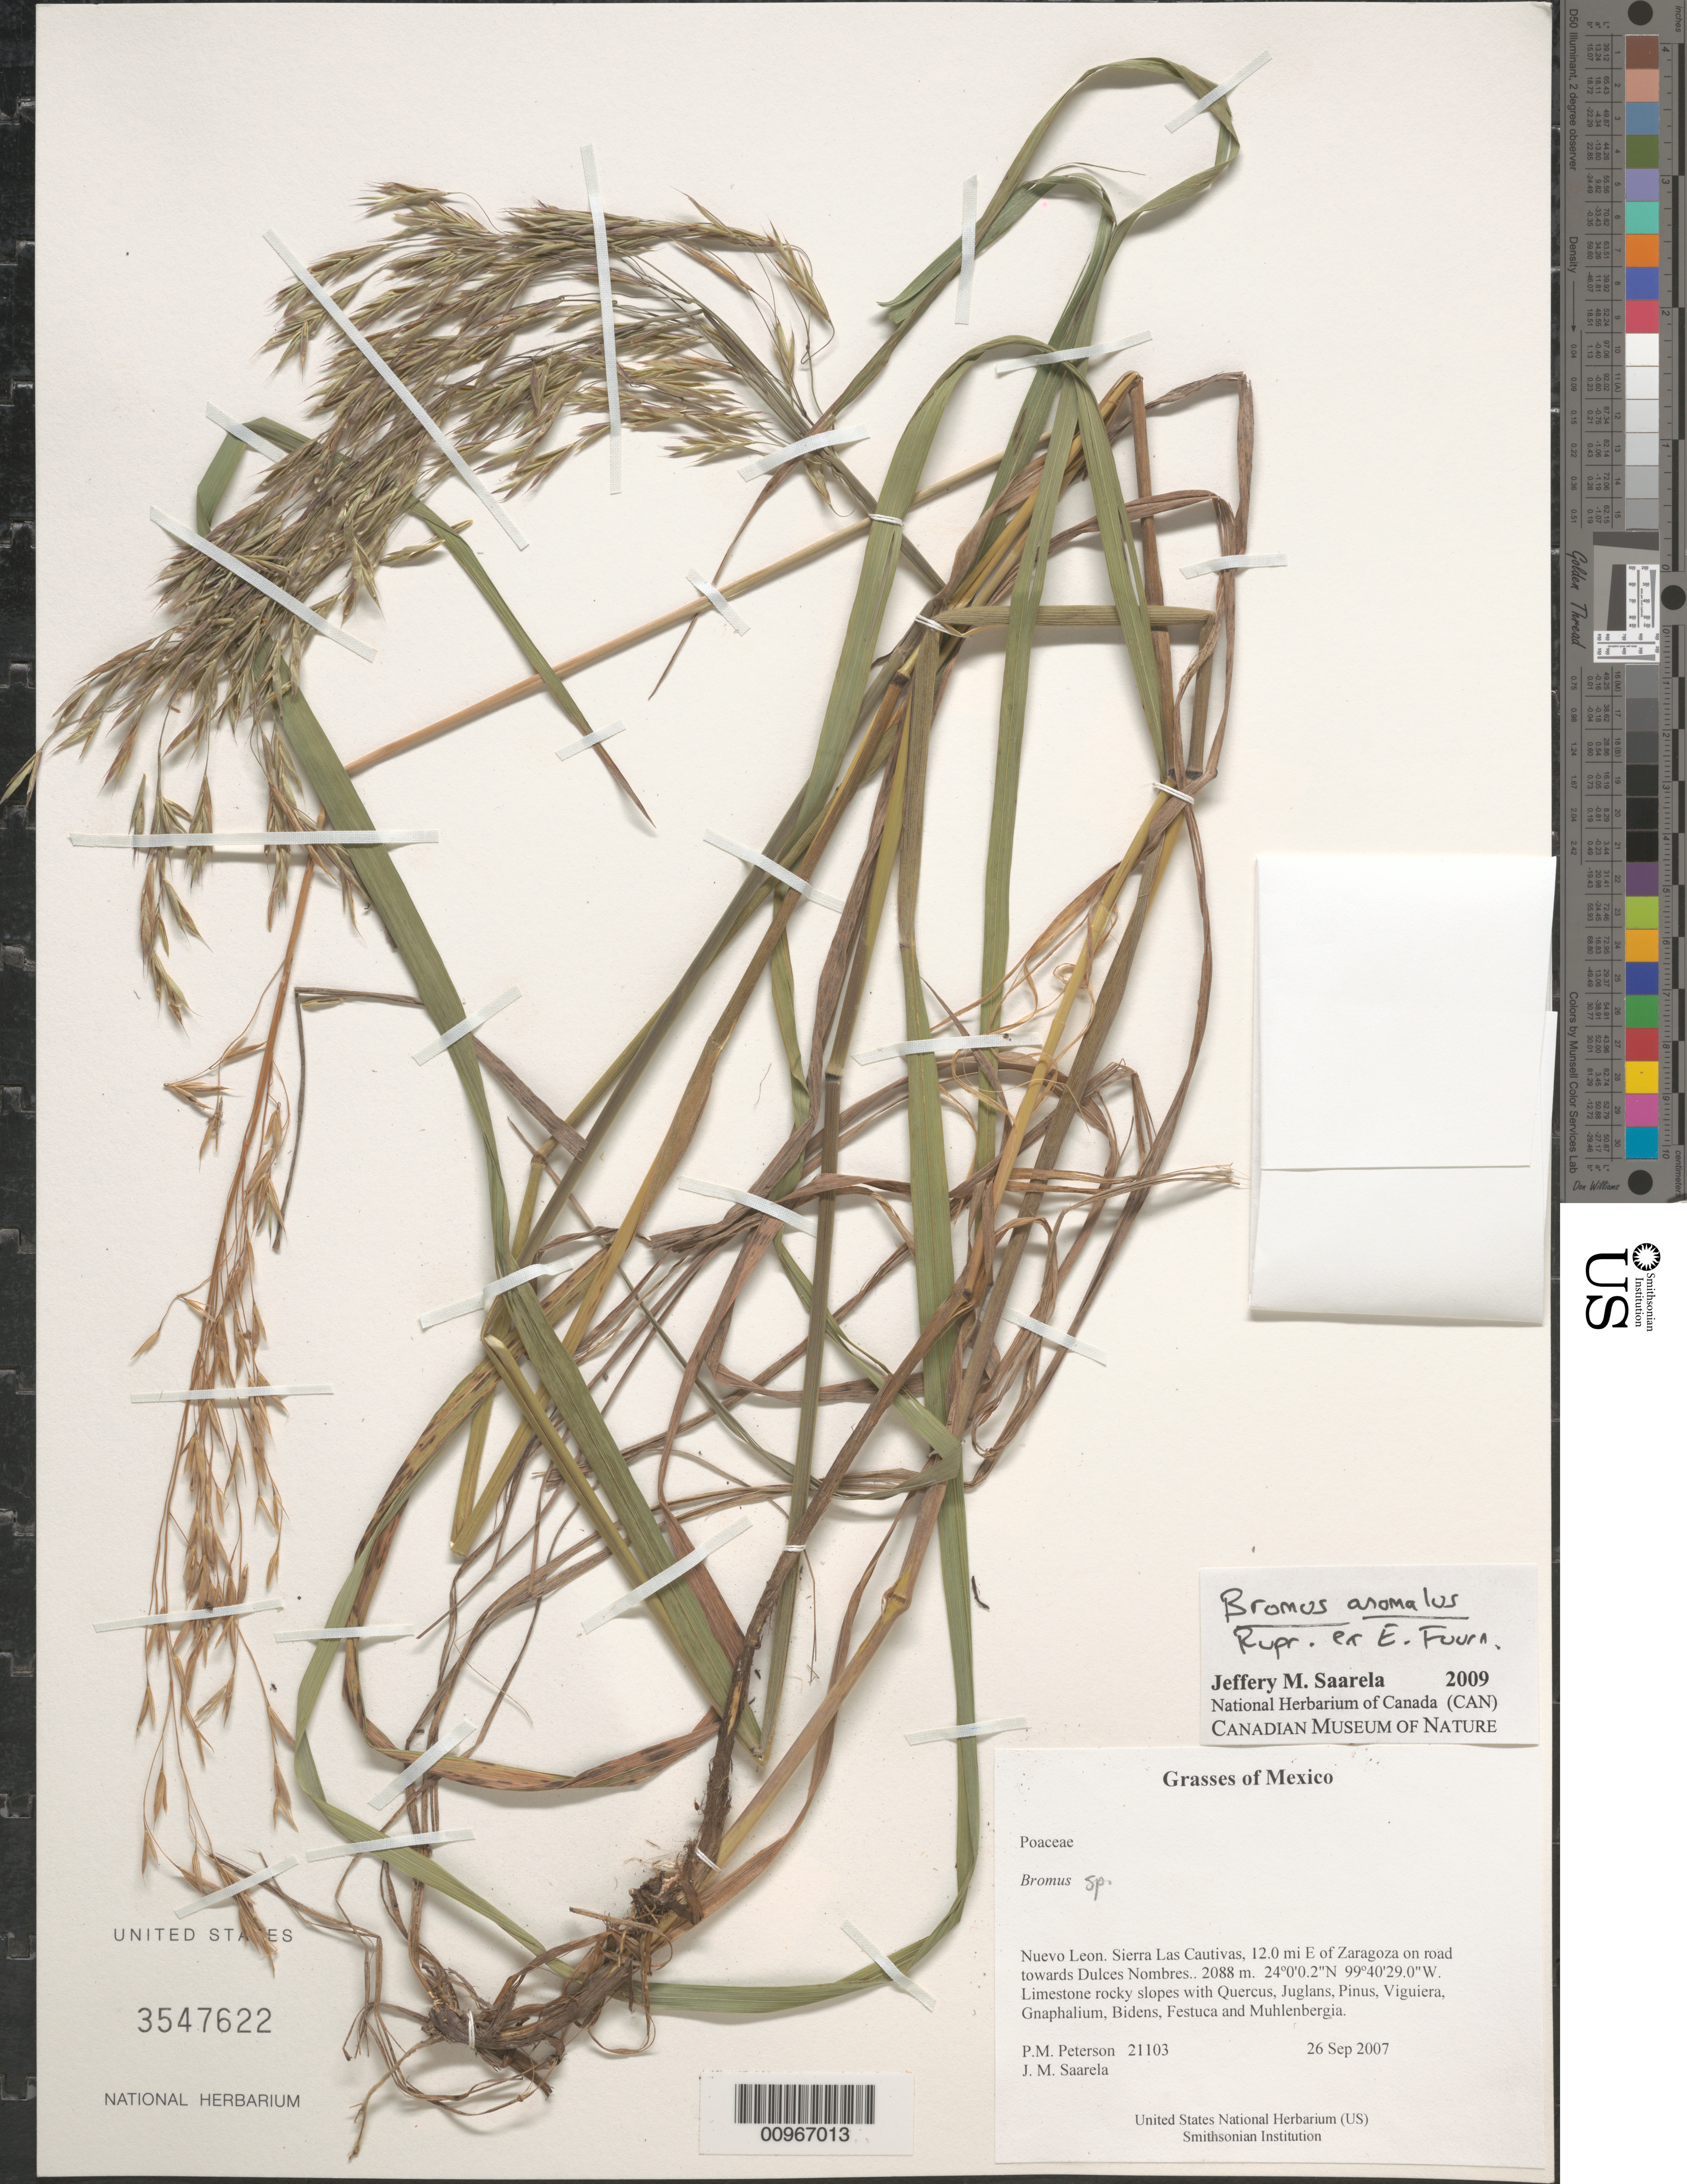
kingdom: Plantae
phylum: Tracheophyta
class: Liliopsida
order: Poales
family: Poaceae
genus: Bromus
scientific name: Bromus anomalus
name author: Rupr. ex E. Fourn.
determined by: Saarela, J. M., (CAN), Canadian Museum of Nature (CANADA)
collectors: P. M. Peterson & J. Saarela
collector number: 21103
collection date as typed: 26 Sep 2007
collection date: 2007-09-26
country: Mexico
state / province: Nuevo León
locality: Sierra Las Cautivas, 12.0 mi E of Zaragoza on road towards Dulces Nombres..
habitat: Limestone rocky slopes with Quercus, Juglans, Pinus, Viguiera, Gnaphalium, Bidens, Festuca and Muhlenbergia.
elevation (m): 2088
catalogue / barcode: US 3547622